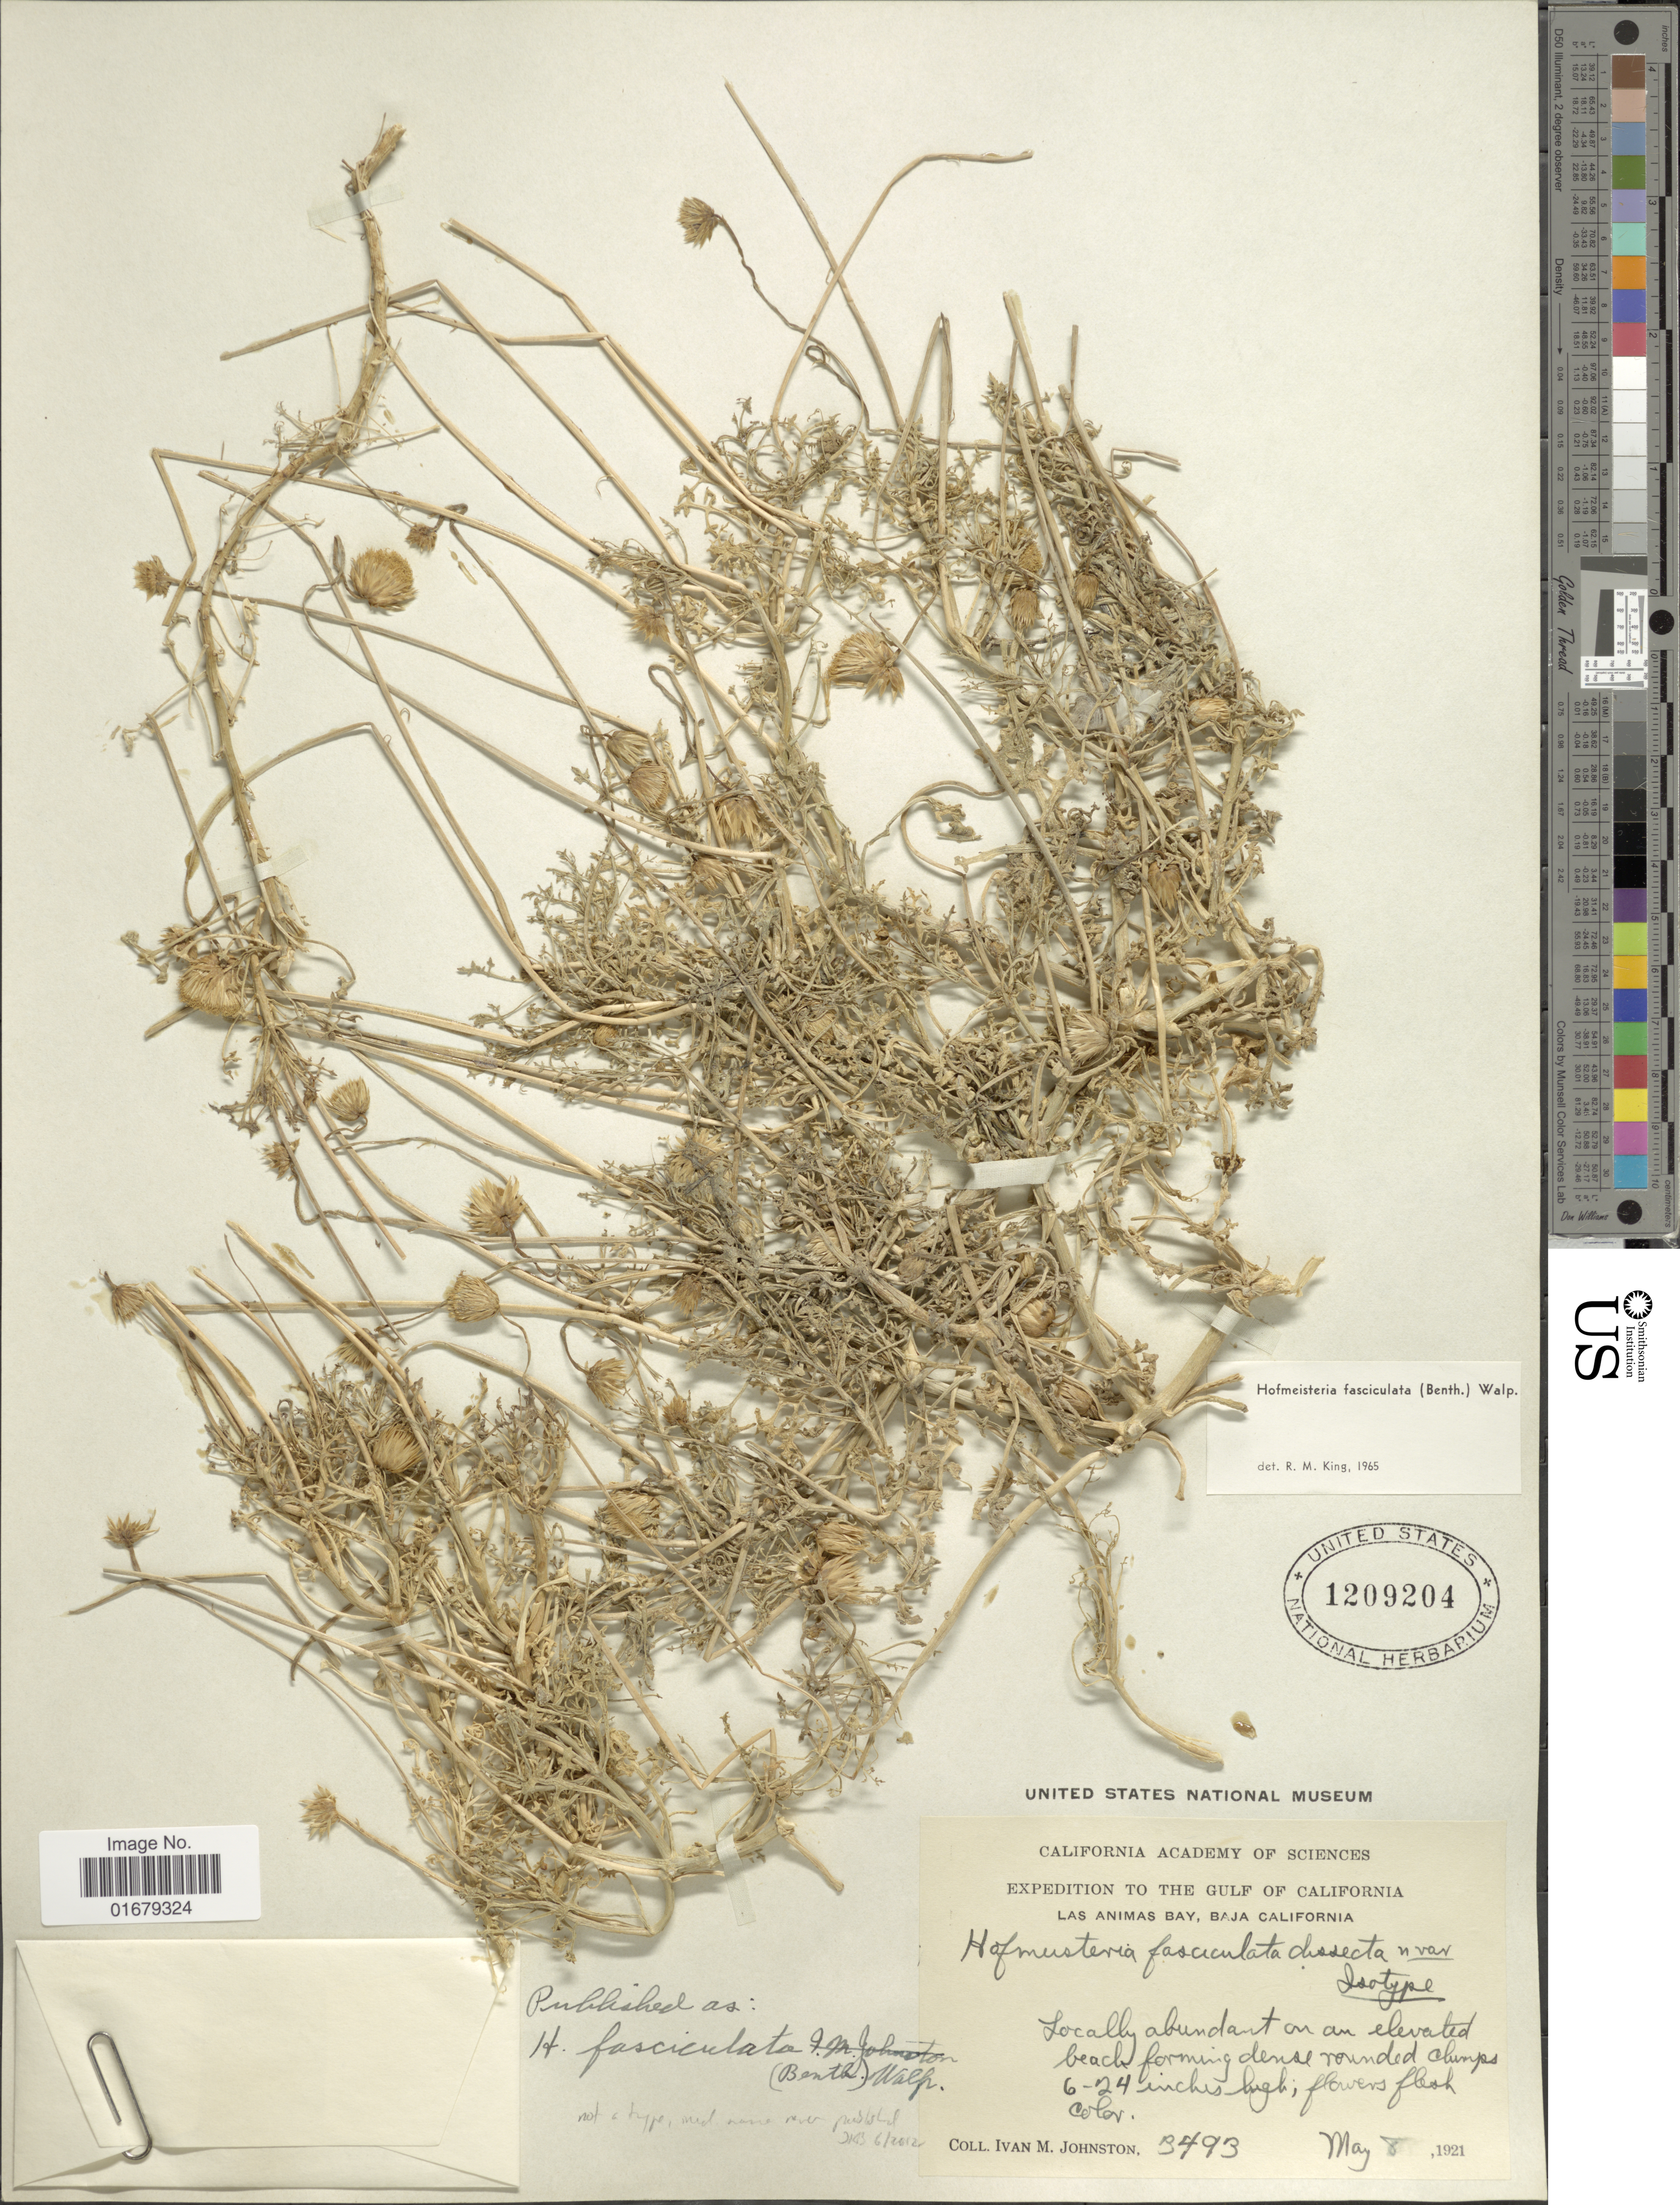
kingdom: Plantae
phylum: Tracheophyta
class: Magnoliopsida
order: Asterales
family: Asteraceae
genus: Hofmeisteria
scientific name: Hofmeisteria fasciculata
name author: (Benth.) Walp.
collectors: I.M. Johnston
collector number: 3493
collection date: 1921-05-08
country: Mexico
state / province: Baja California Sur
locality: The Gulf of California, Las Animas Bay, Baja California, locally abundant on an elevated beach.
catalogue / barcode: US 1209204